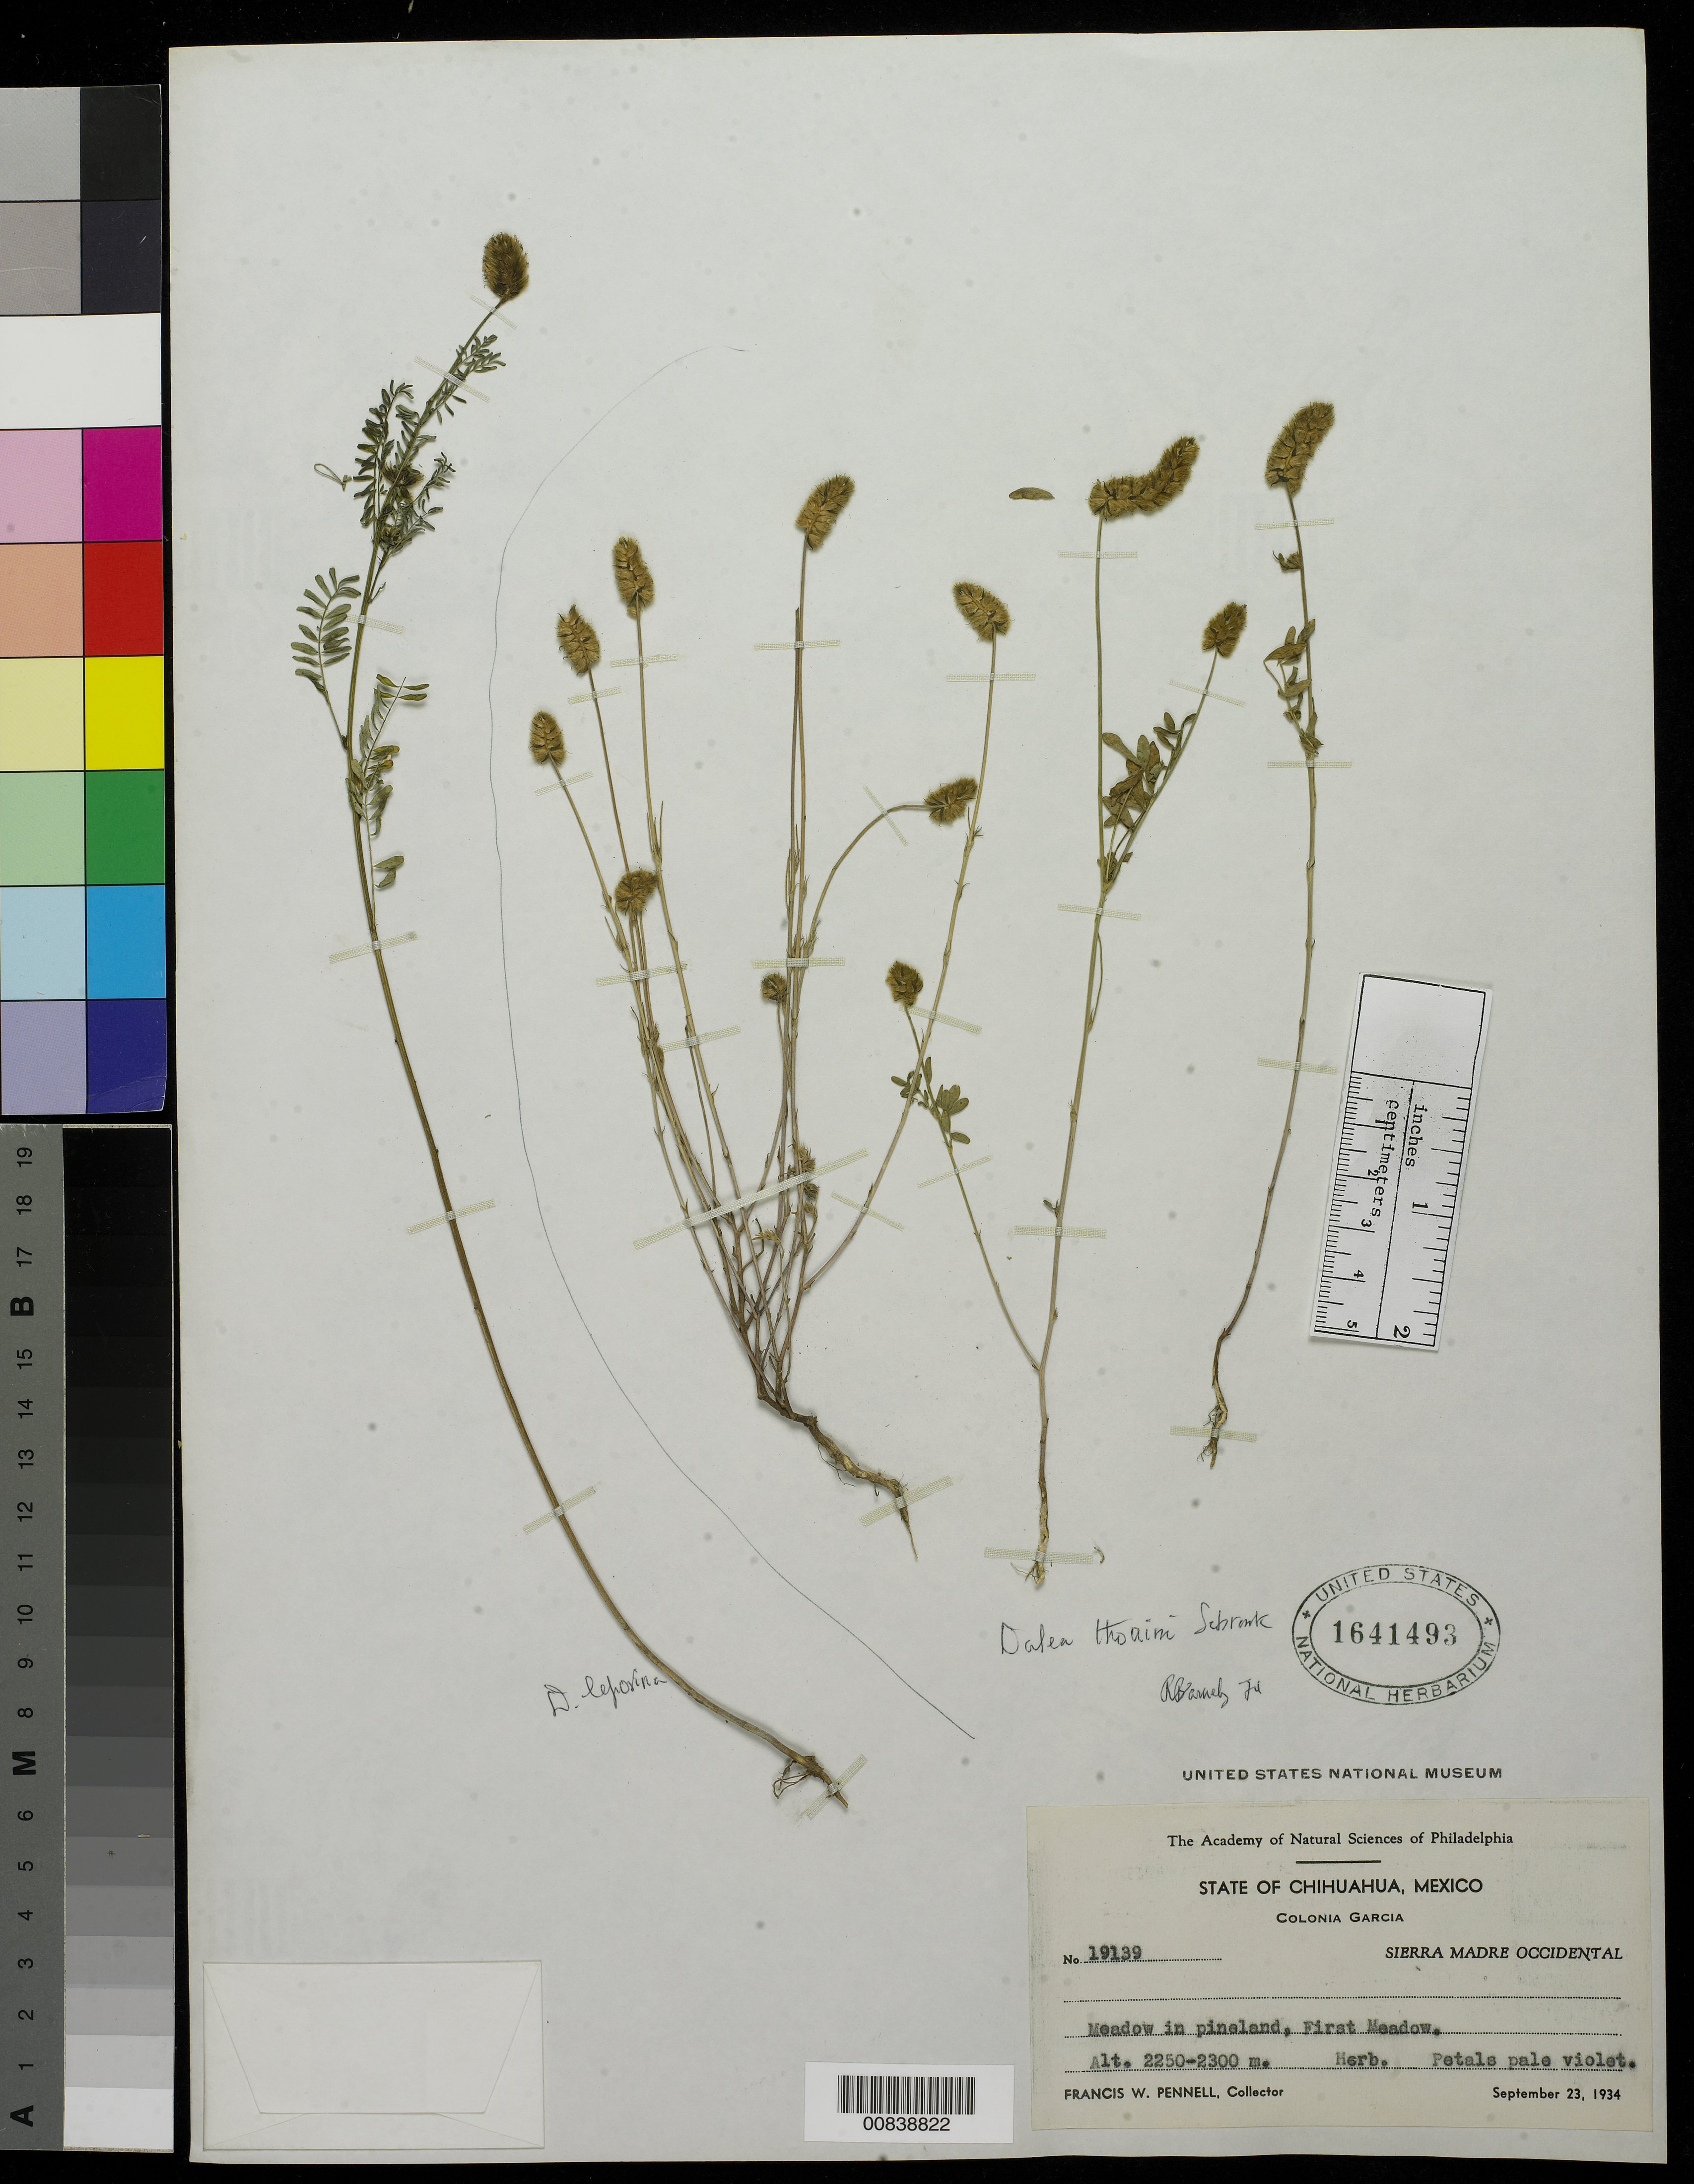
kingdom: Plantae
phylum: Tracheophyta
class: Magnoliopsida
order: Fabales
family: Fabaceae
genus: Dalea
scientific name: Dalea thouinii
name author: Schrank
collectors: F. W. Pennell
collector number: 19139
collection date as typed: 23 Sep 1934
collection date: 1934-09-23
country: Mexico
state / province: Chihuahua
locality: Colonia García. Sierra Madre Occidental, Chihuahua.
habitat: Meadow in pineland. First meadow.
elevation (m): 2300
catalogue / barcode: US 1641493